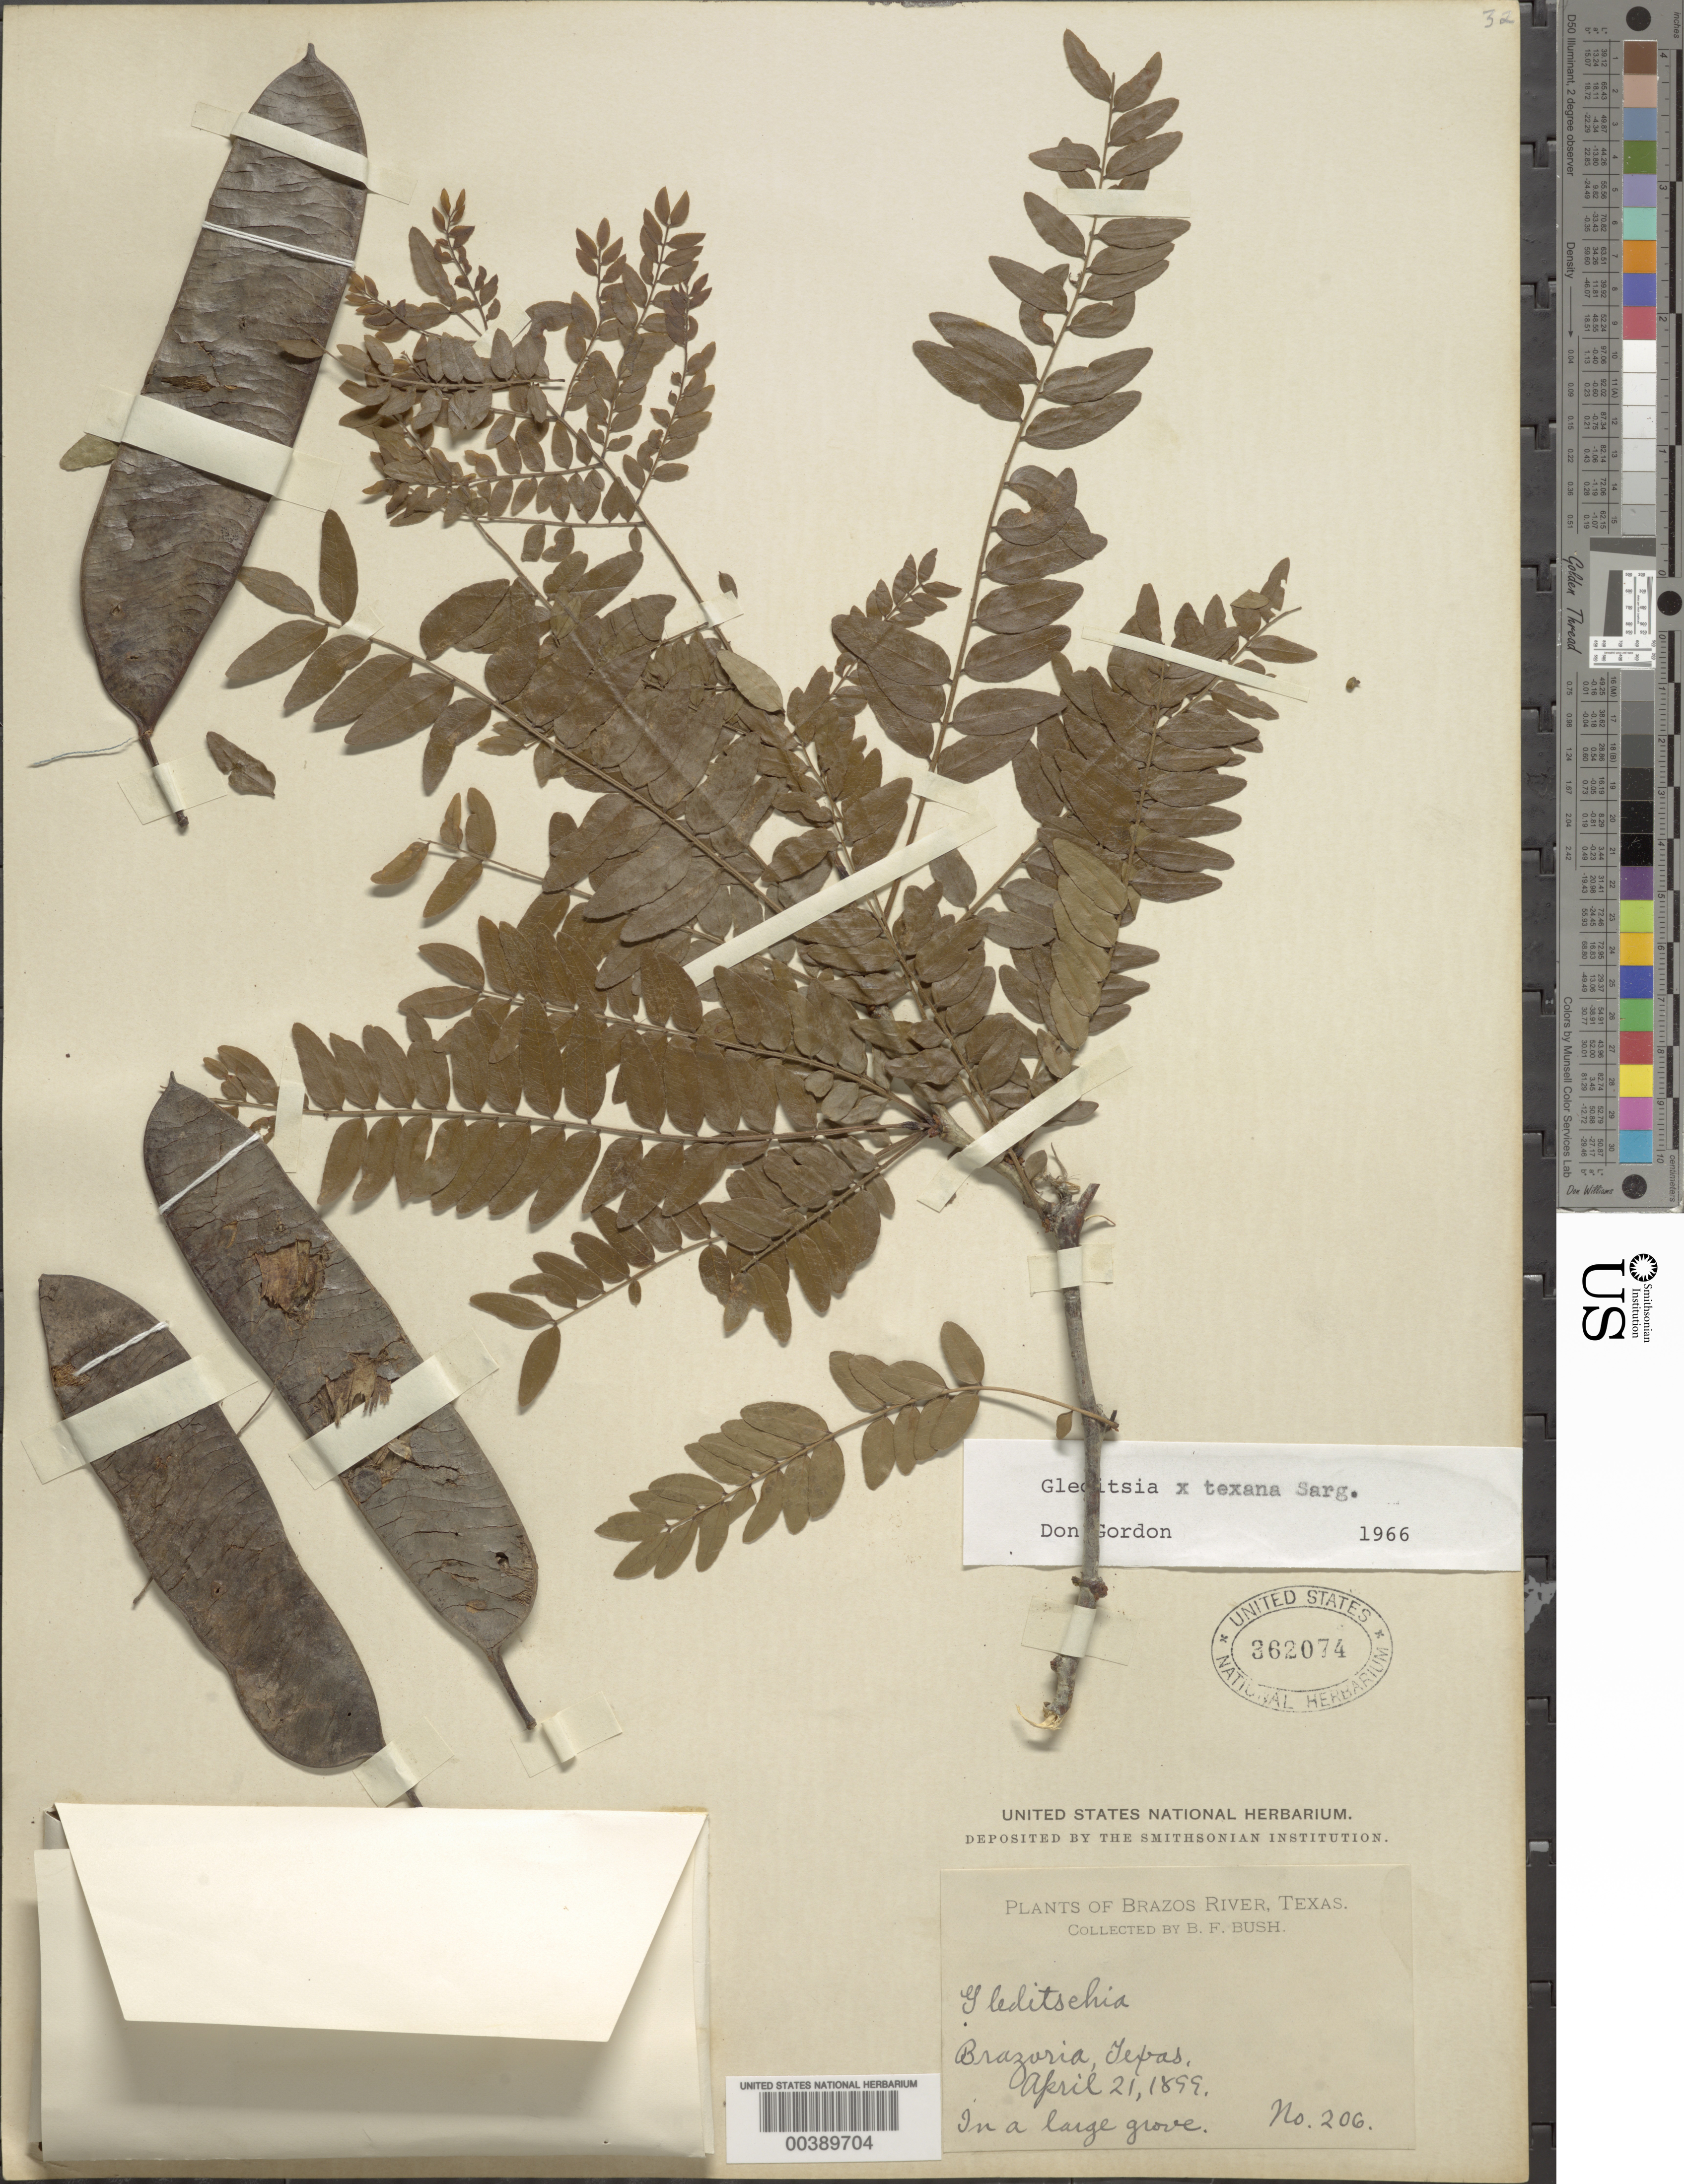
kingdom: Plantae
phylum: Tracheophyta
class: Magnoliopsida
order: Fabales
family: Fabaceae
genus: Gleditsia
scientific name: Gleditsia texana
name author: Sarg.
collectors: B. F. Bush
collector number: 206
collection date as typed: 21 Apr 1899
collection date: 1899-04-21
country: United States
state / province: Texas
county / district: Brazoria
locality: Brazoria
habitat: In large grove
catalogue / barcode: US 362074